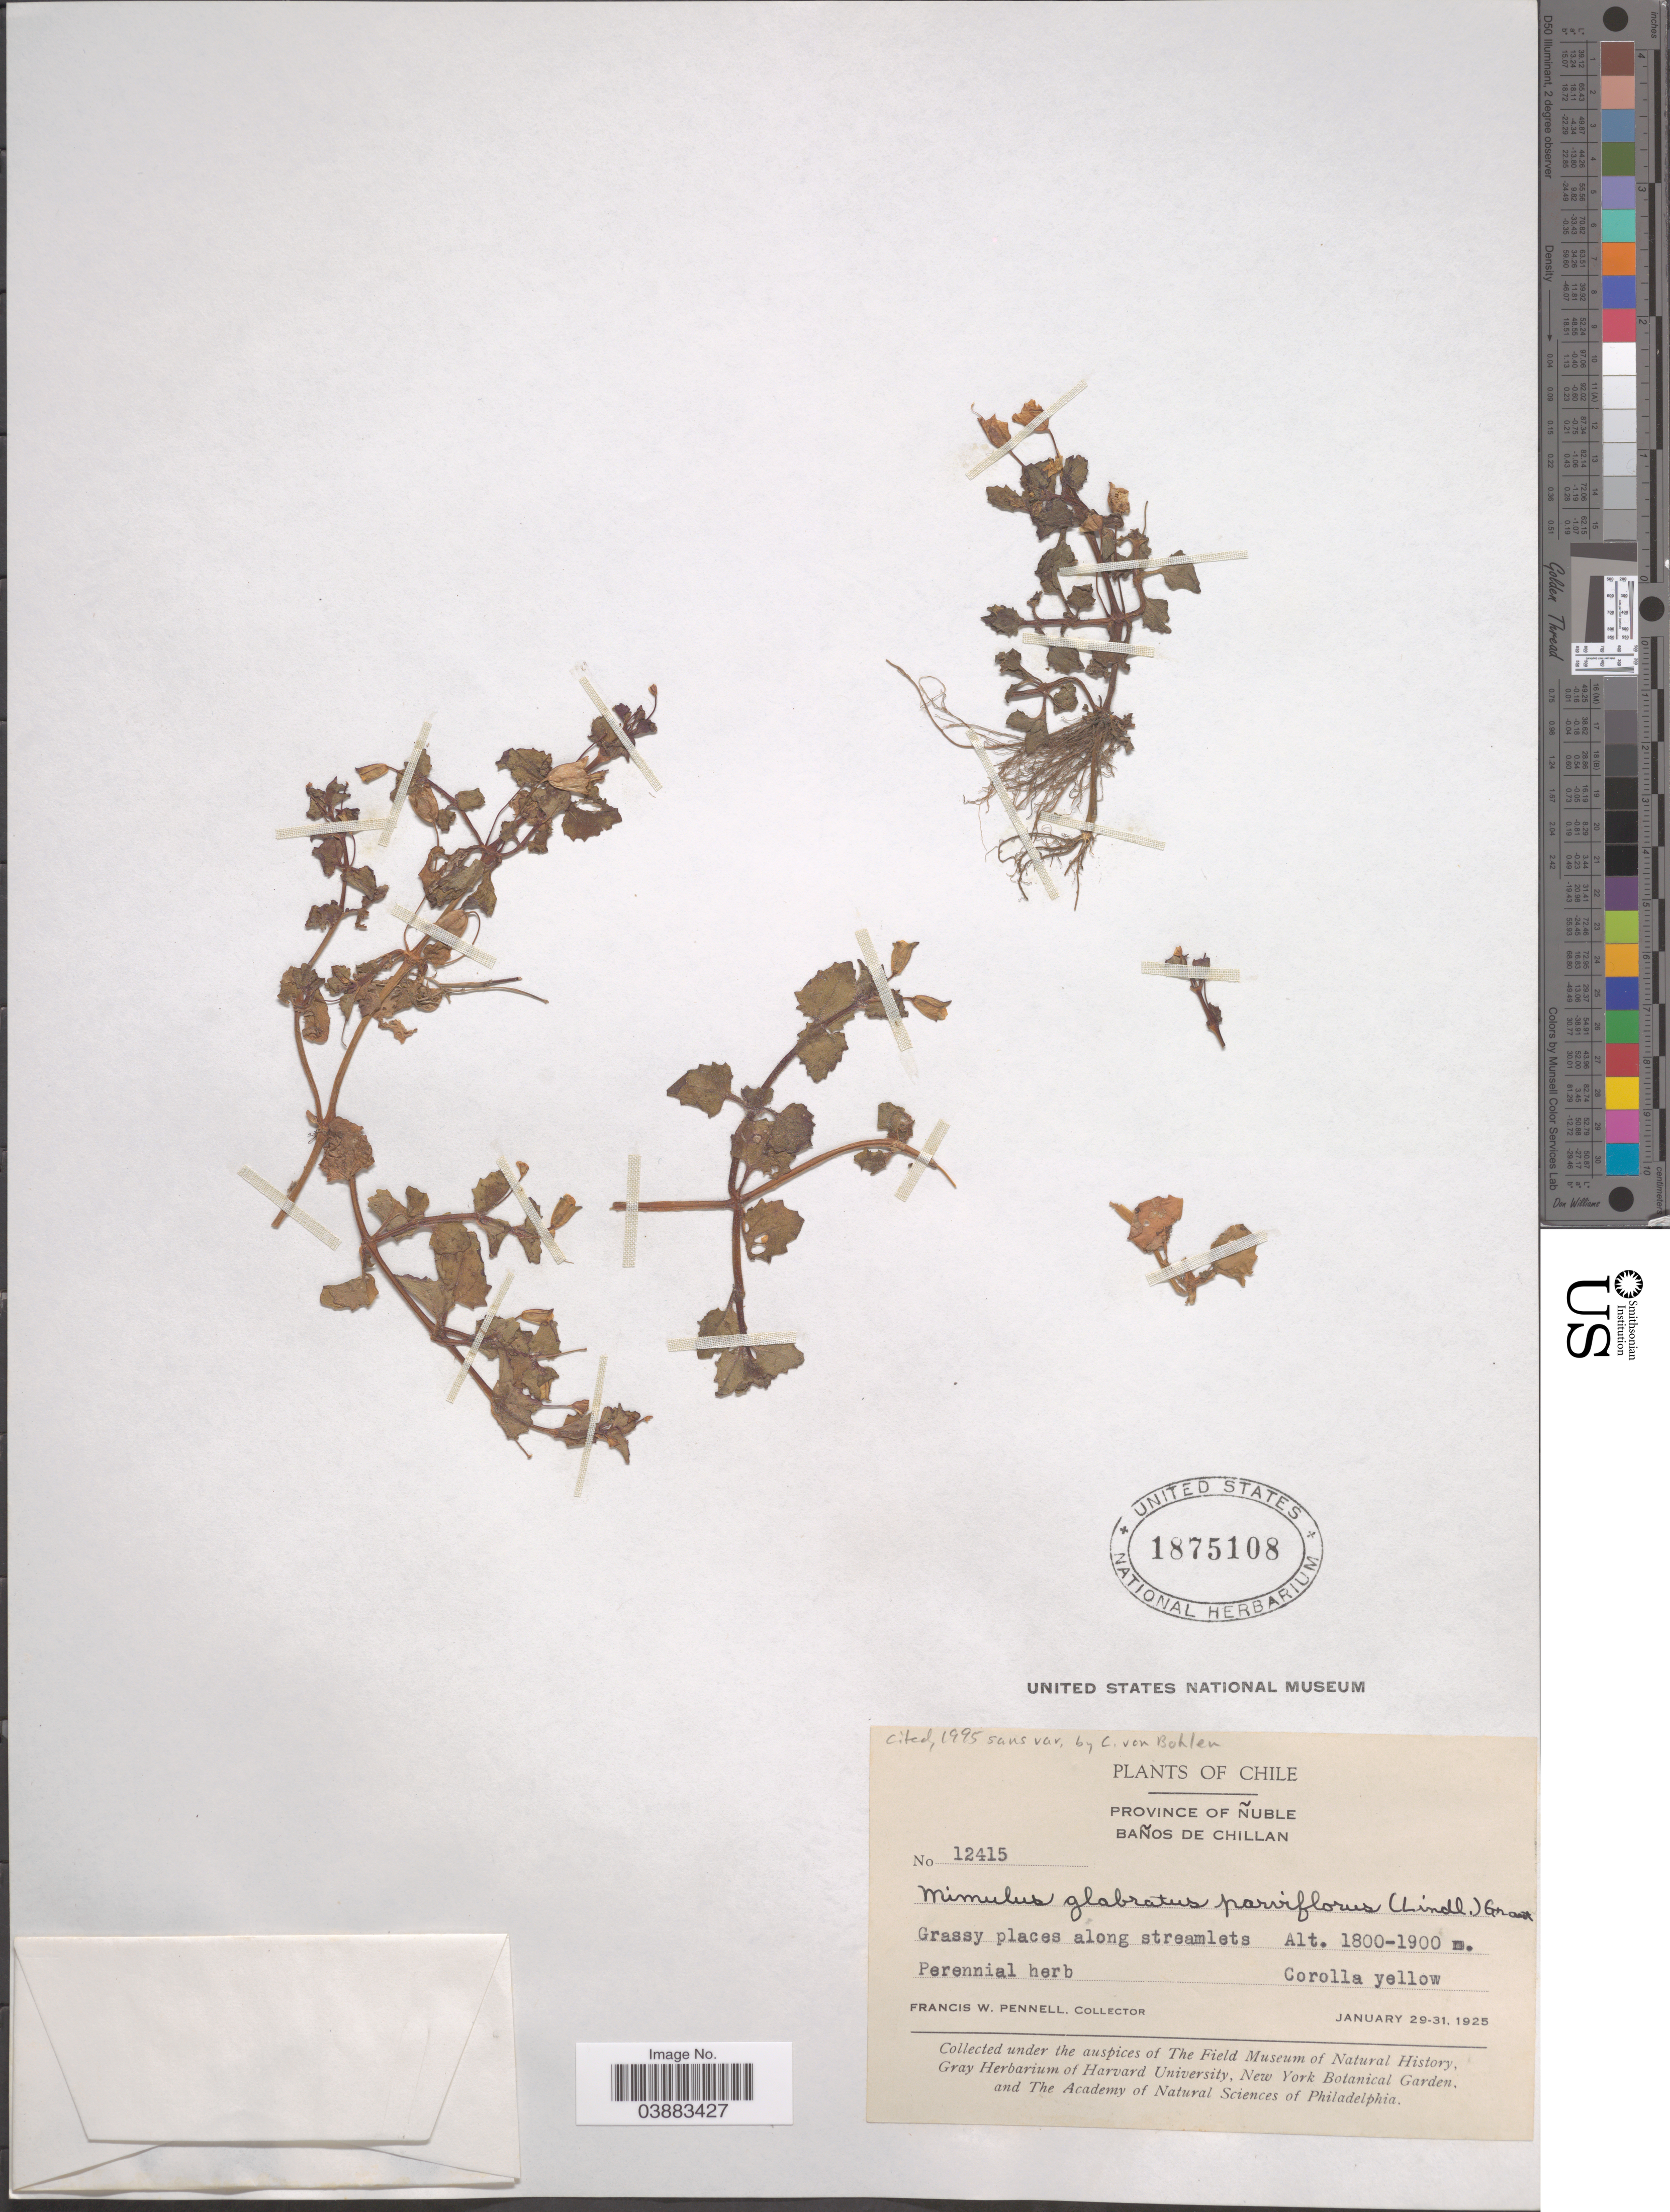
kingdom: Plantae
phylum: Tracheophyta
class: Magnoliopsida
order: Lamiales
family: Phrymaceae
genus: Mimulus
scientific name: Mimulus glabratus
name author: Kunth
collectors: F. W. Pennell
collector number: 12415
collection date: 1925-01-29/1925-01-31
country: Chile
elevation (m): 1800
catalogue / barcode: US 1875108